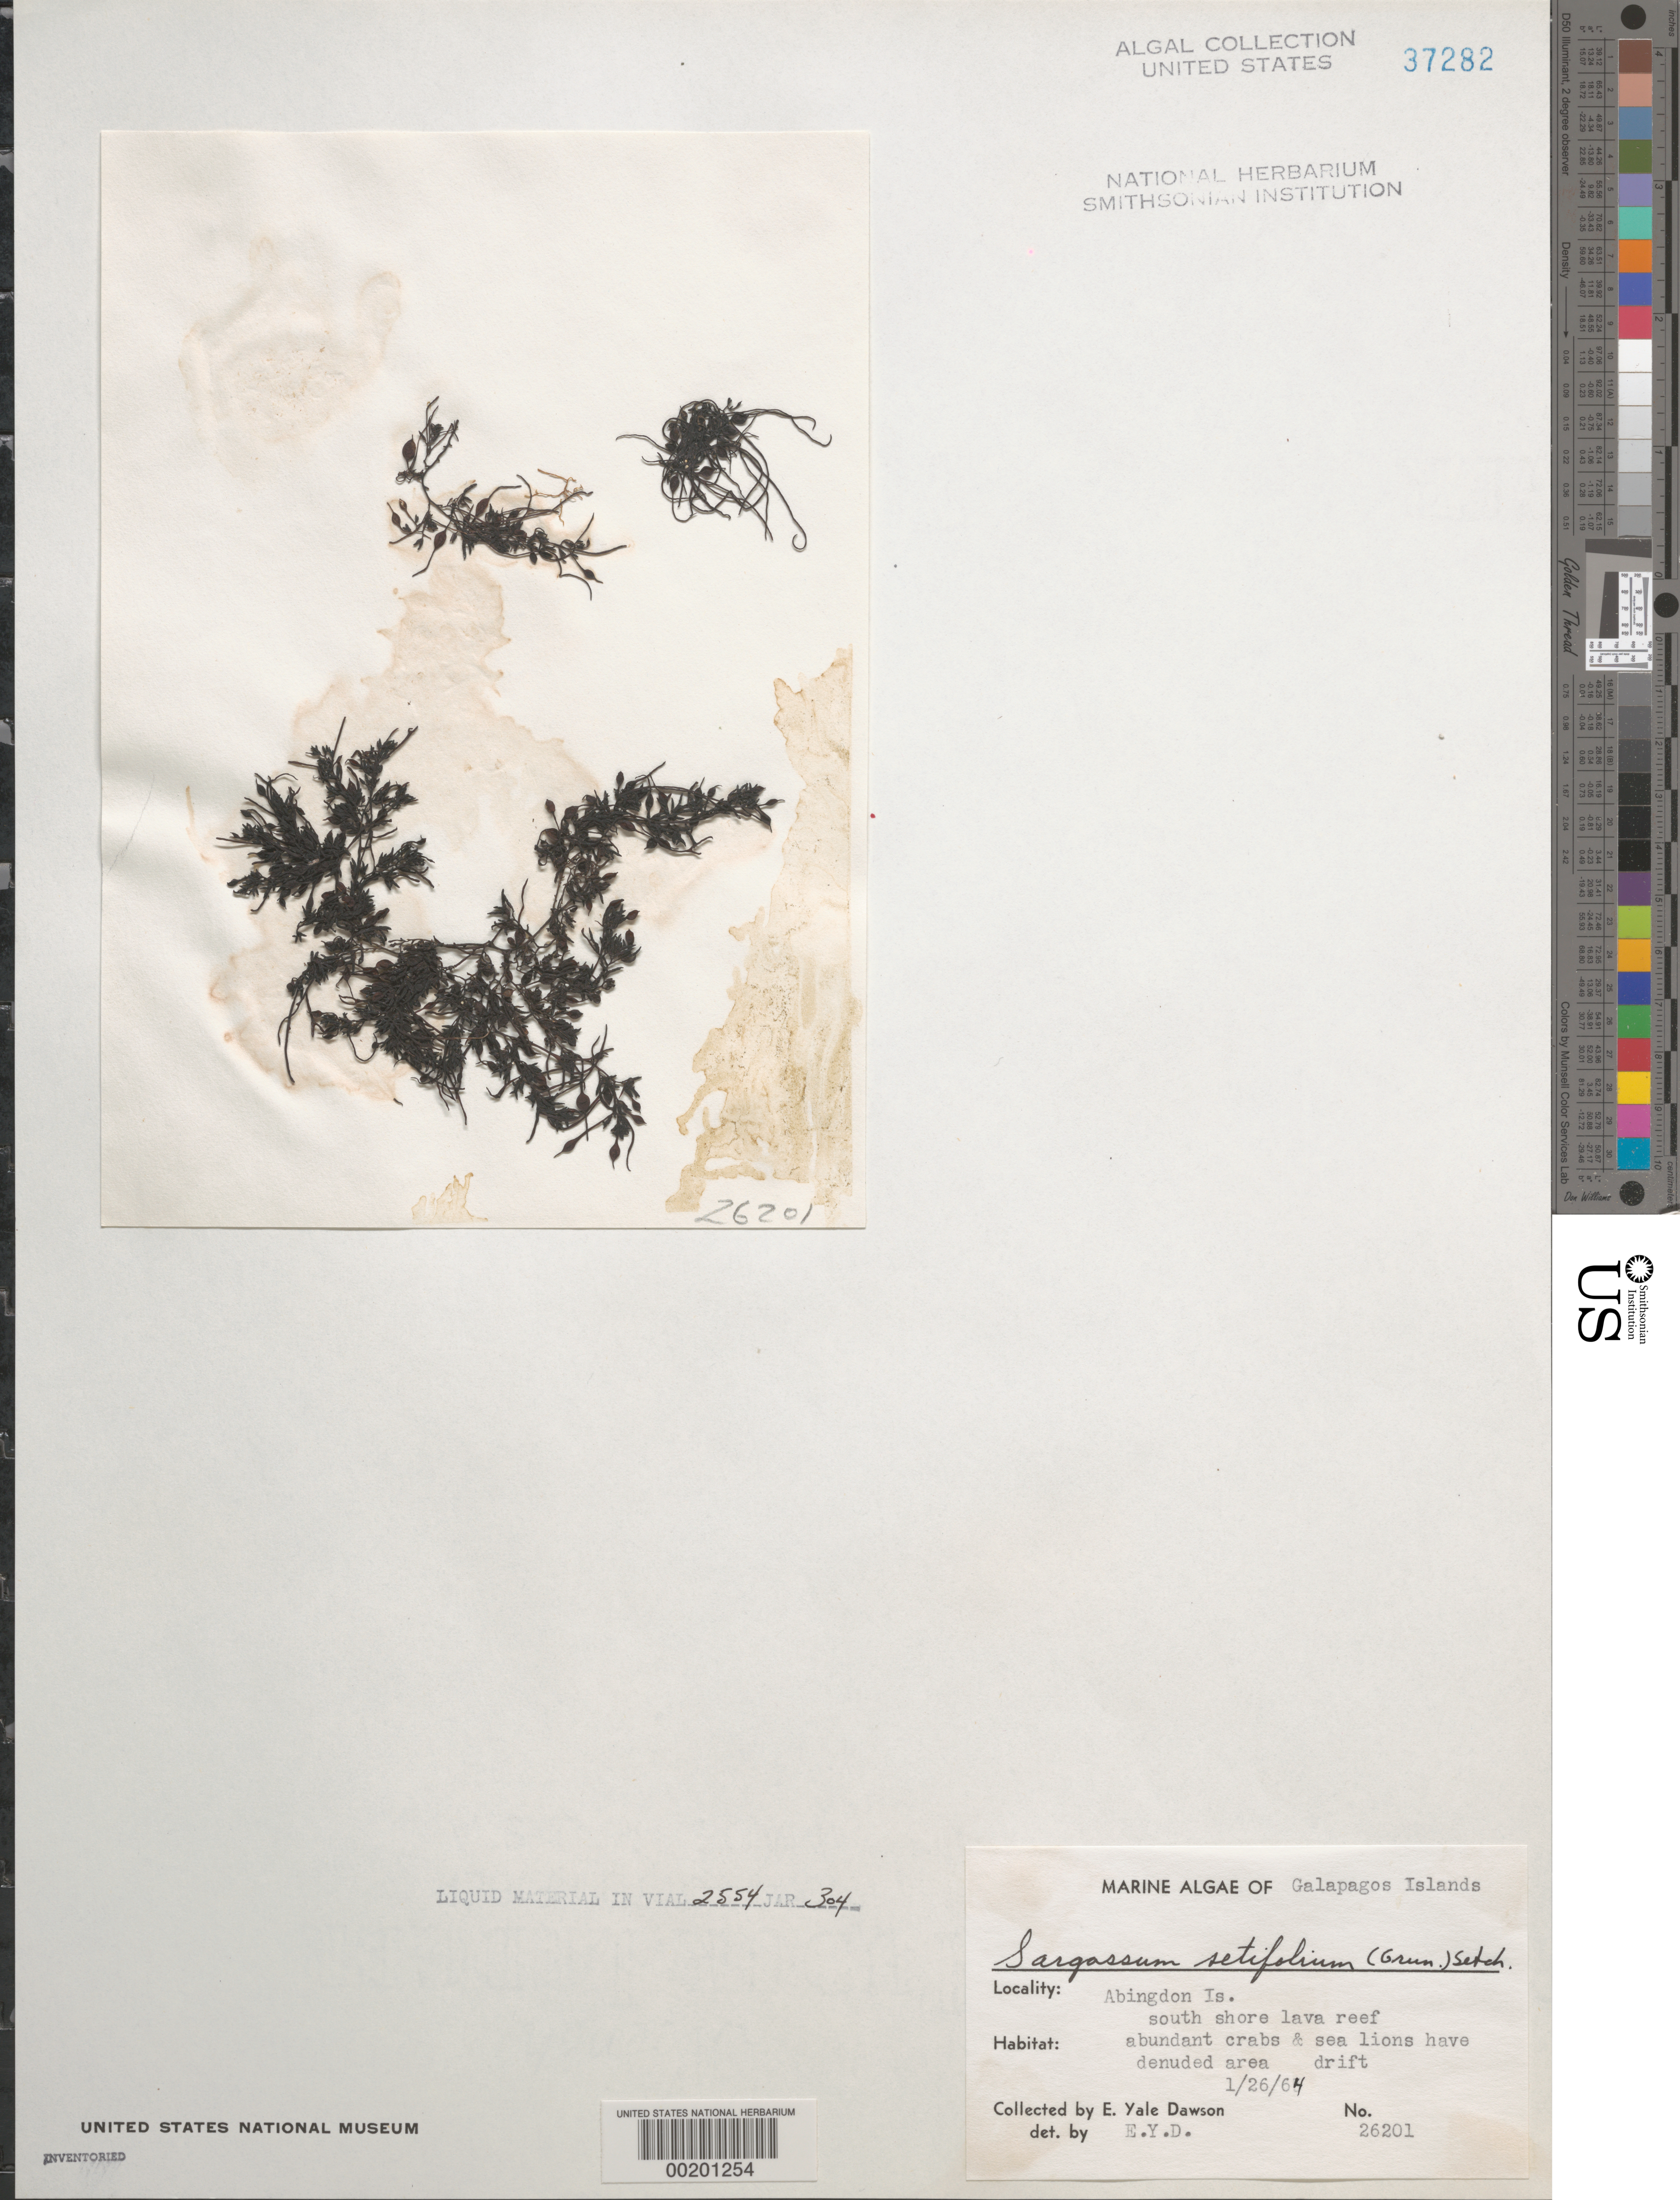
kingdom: Chromista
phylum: Ochrophyta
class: Phaeophyceae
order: Fucales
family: Sargassaceae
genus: Sargassum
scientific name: Sargassum setifolium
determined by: Dawson, E. Y.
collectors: E. Y. Dawson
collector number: EYD 26201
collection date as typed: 26 Jan 1964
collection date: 1964-01-26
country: Ecuador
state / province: Colón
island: Pinta [Abingdon]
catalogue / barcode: US 37282